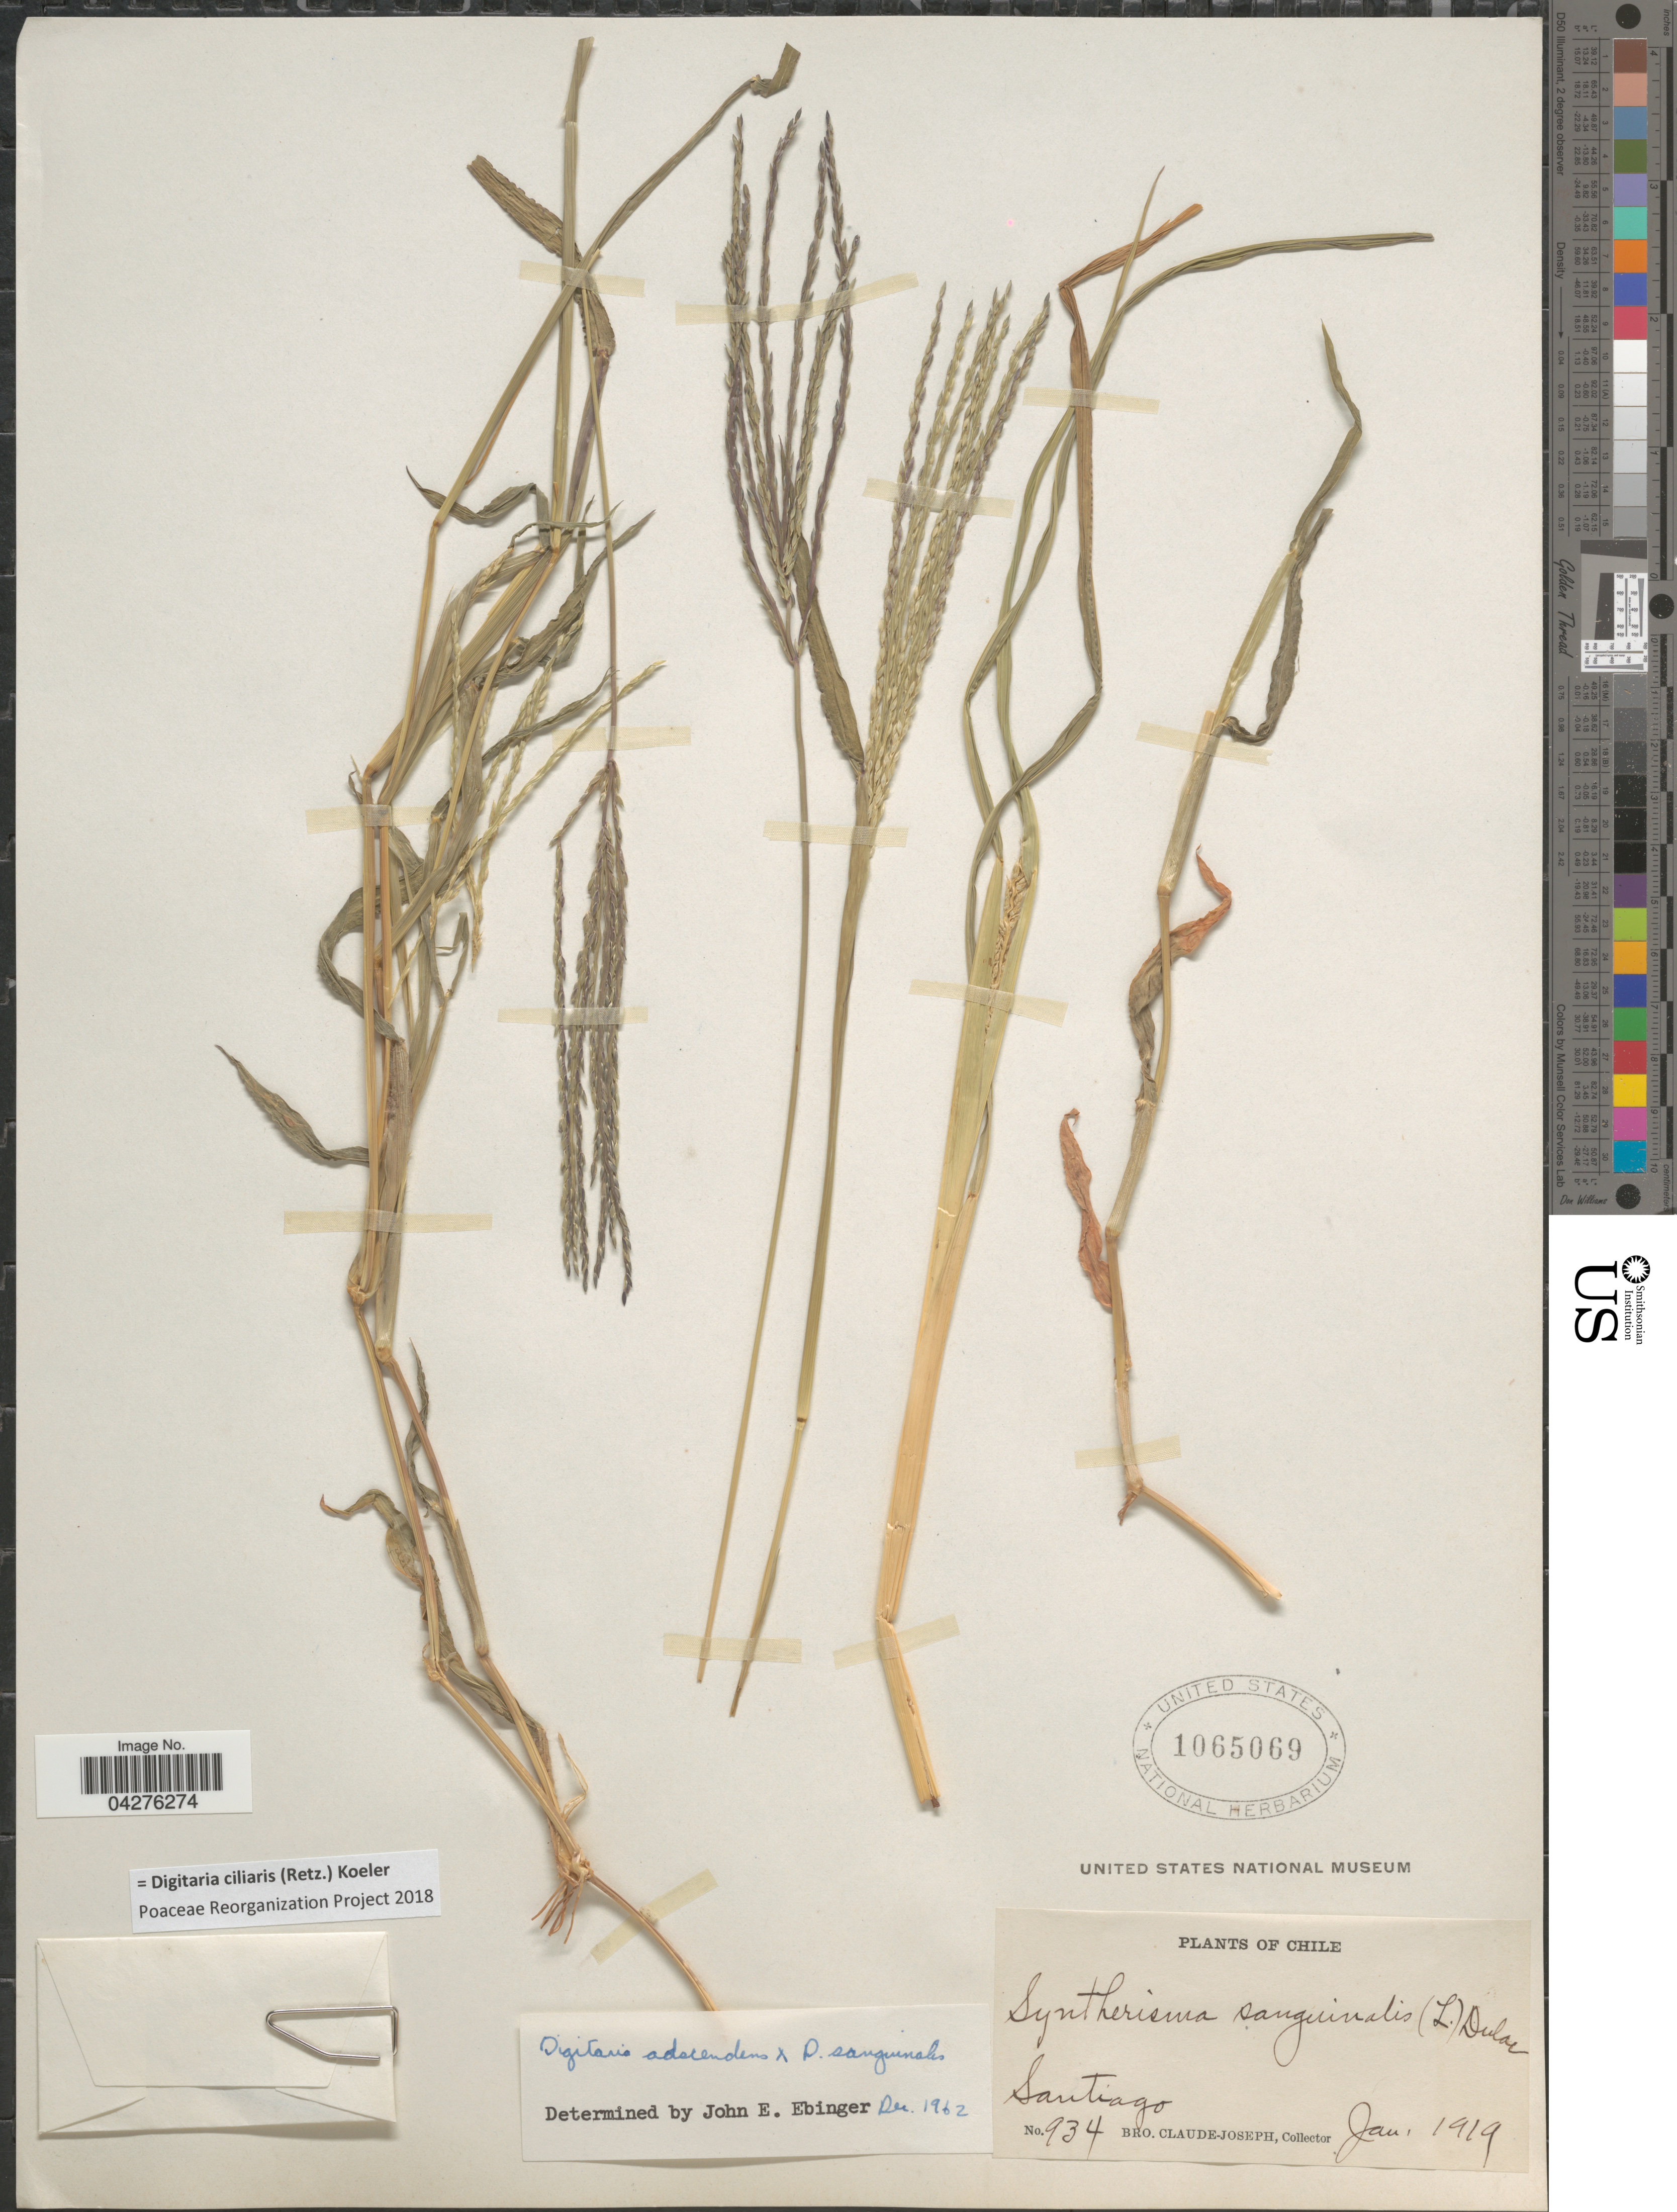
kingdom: Plantae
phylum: Tracheophyta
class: Liliopsida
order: Poales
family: Poaceae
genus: Digitaria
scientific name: Digitaria ciliaris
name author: (Retz.) Koeler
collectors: Bro. Claude-Joseph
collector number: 934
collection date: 1919-01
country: Chile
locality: Santiago.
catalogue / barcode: US 1065069